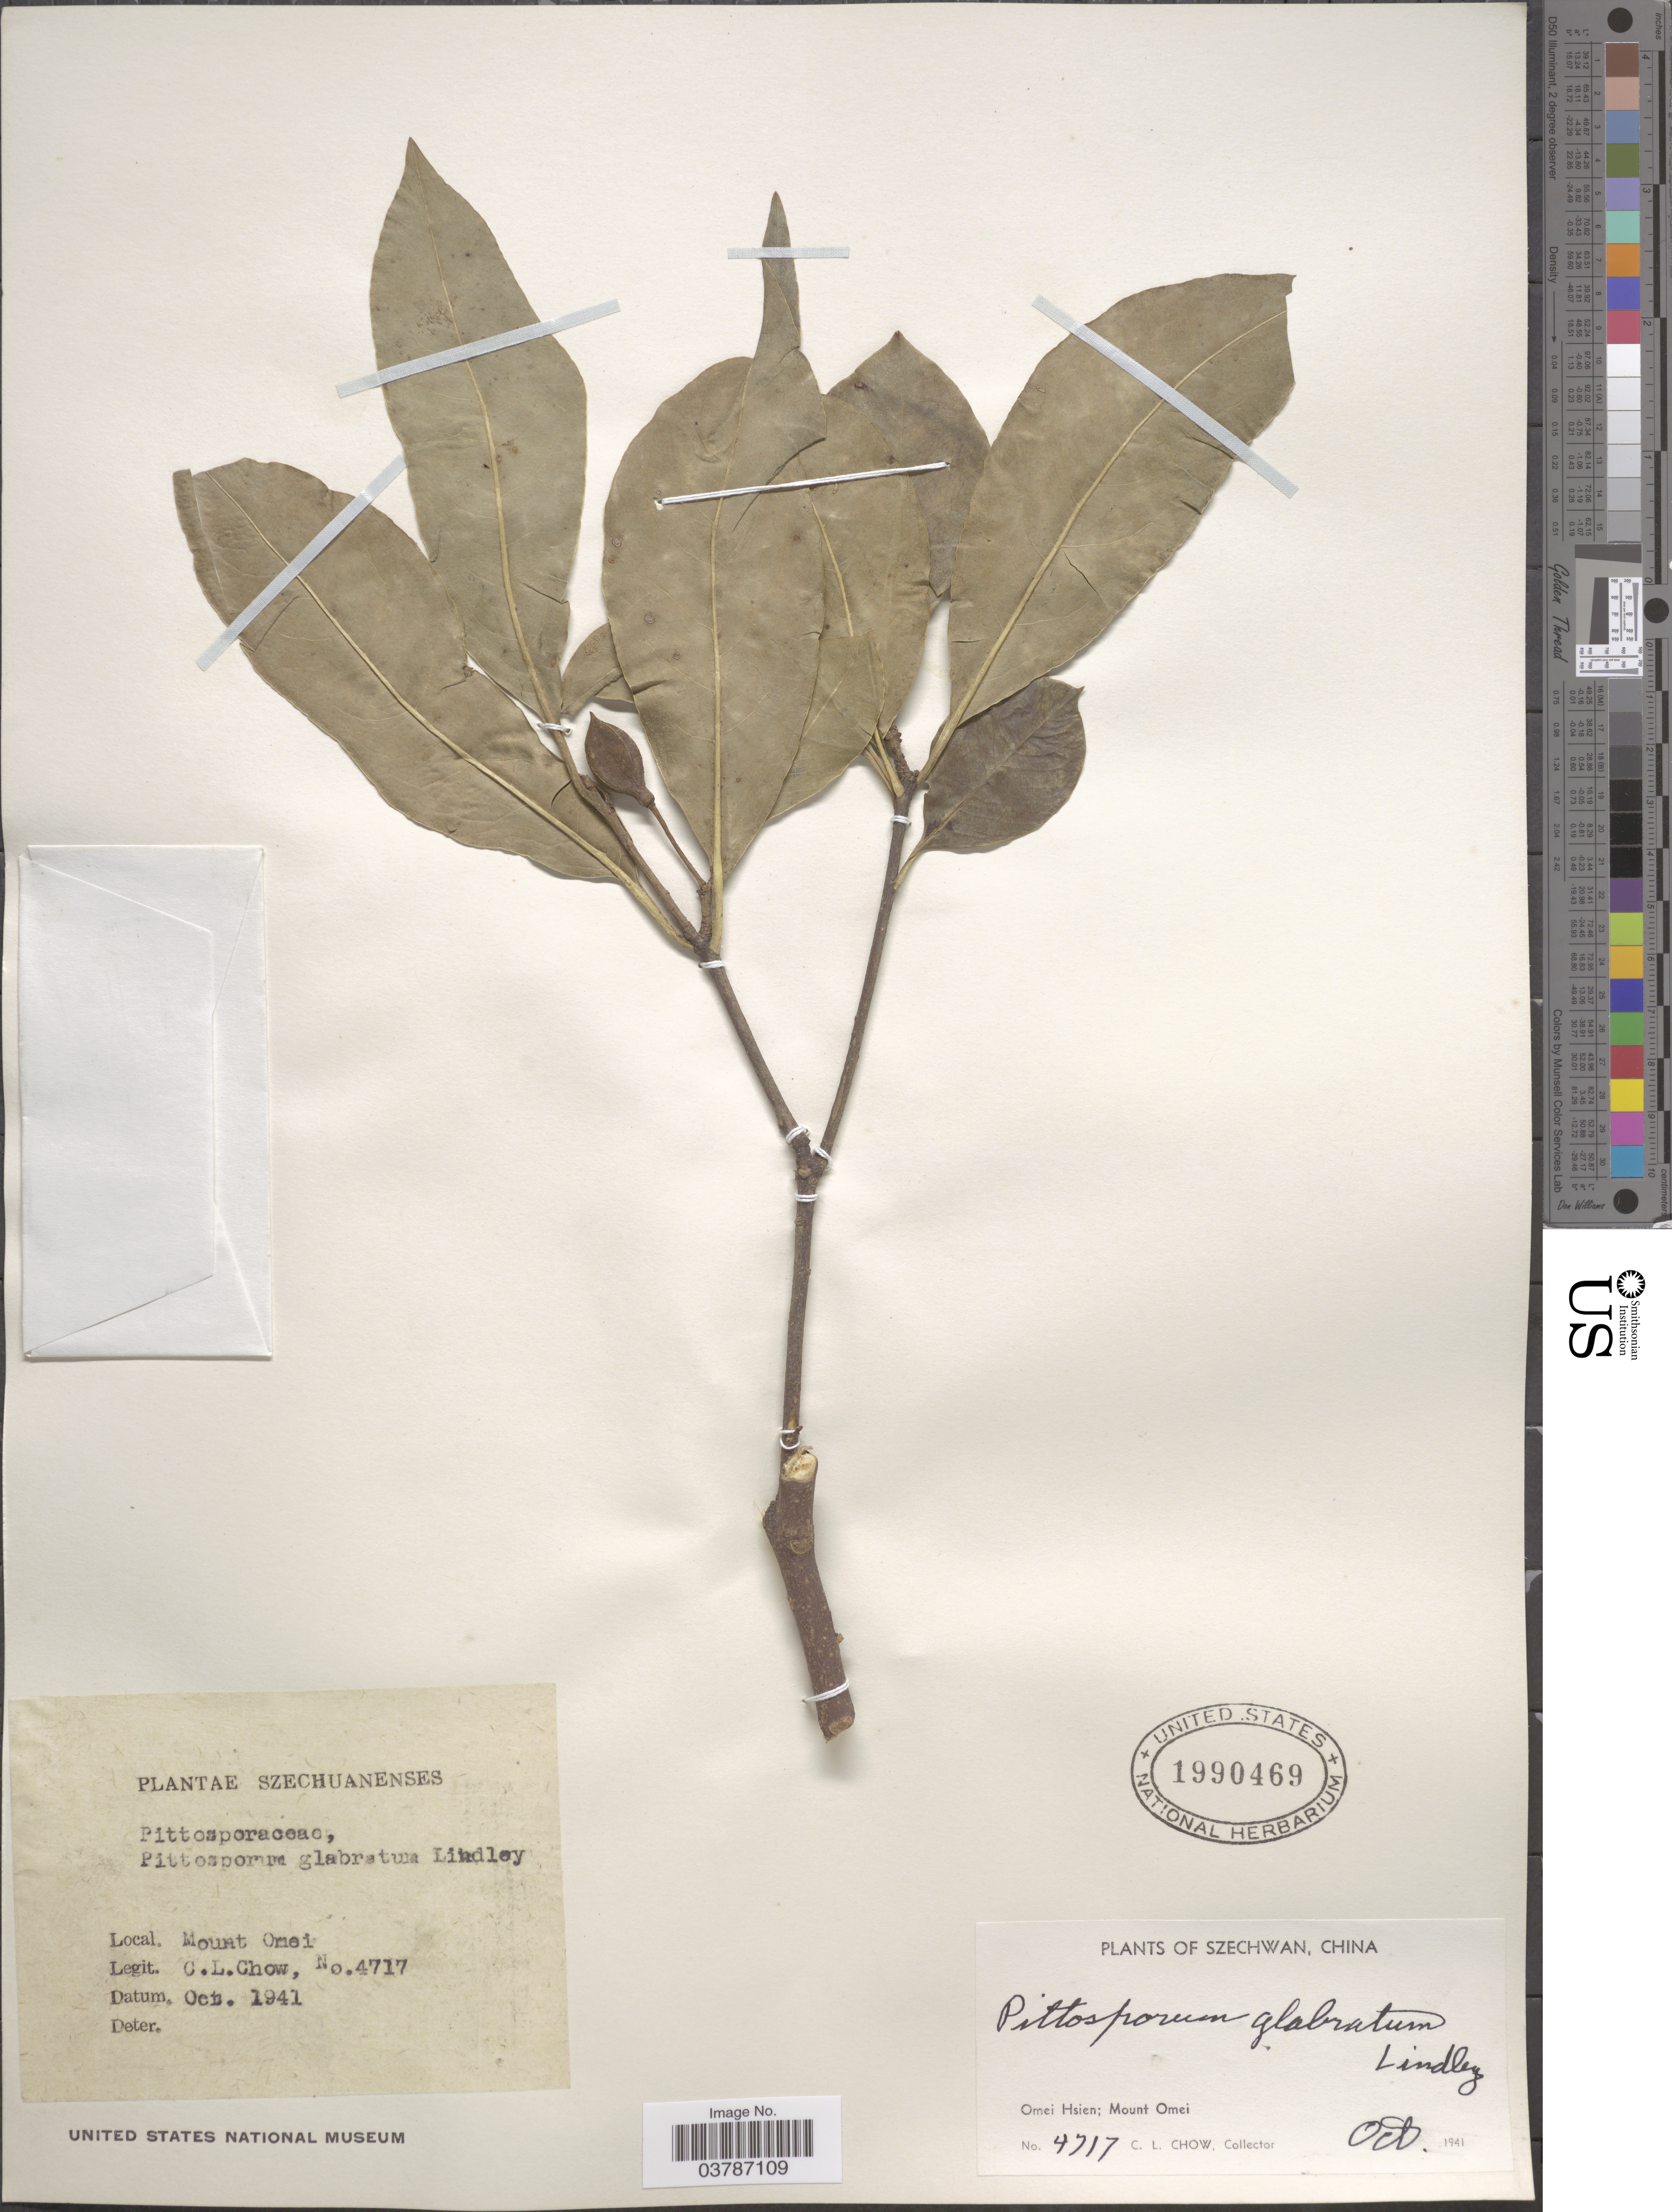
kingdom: Plantae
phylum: Tracheophyta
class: Magnoliopsida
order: Apiales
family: Pittosporaceae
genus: Pittosporum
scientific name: Pittosporum glabratum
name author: Lindl.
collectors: C. Chow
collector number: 4717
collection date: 1941-10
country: China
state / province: Sichuan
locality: Szechwan. Omei Hsien; Mount Omei.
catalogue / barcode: US 1990469